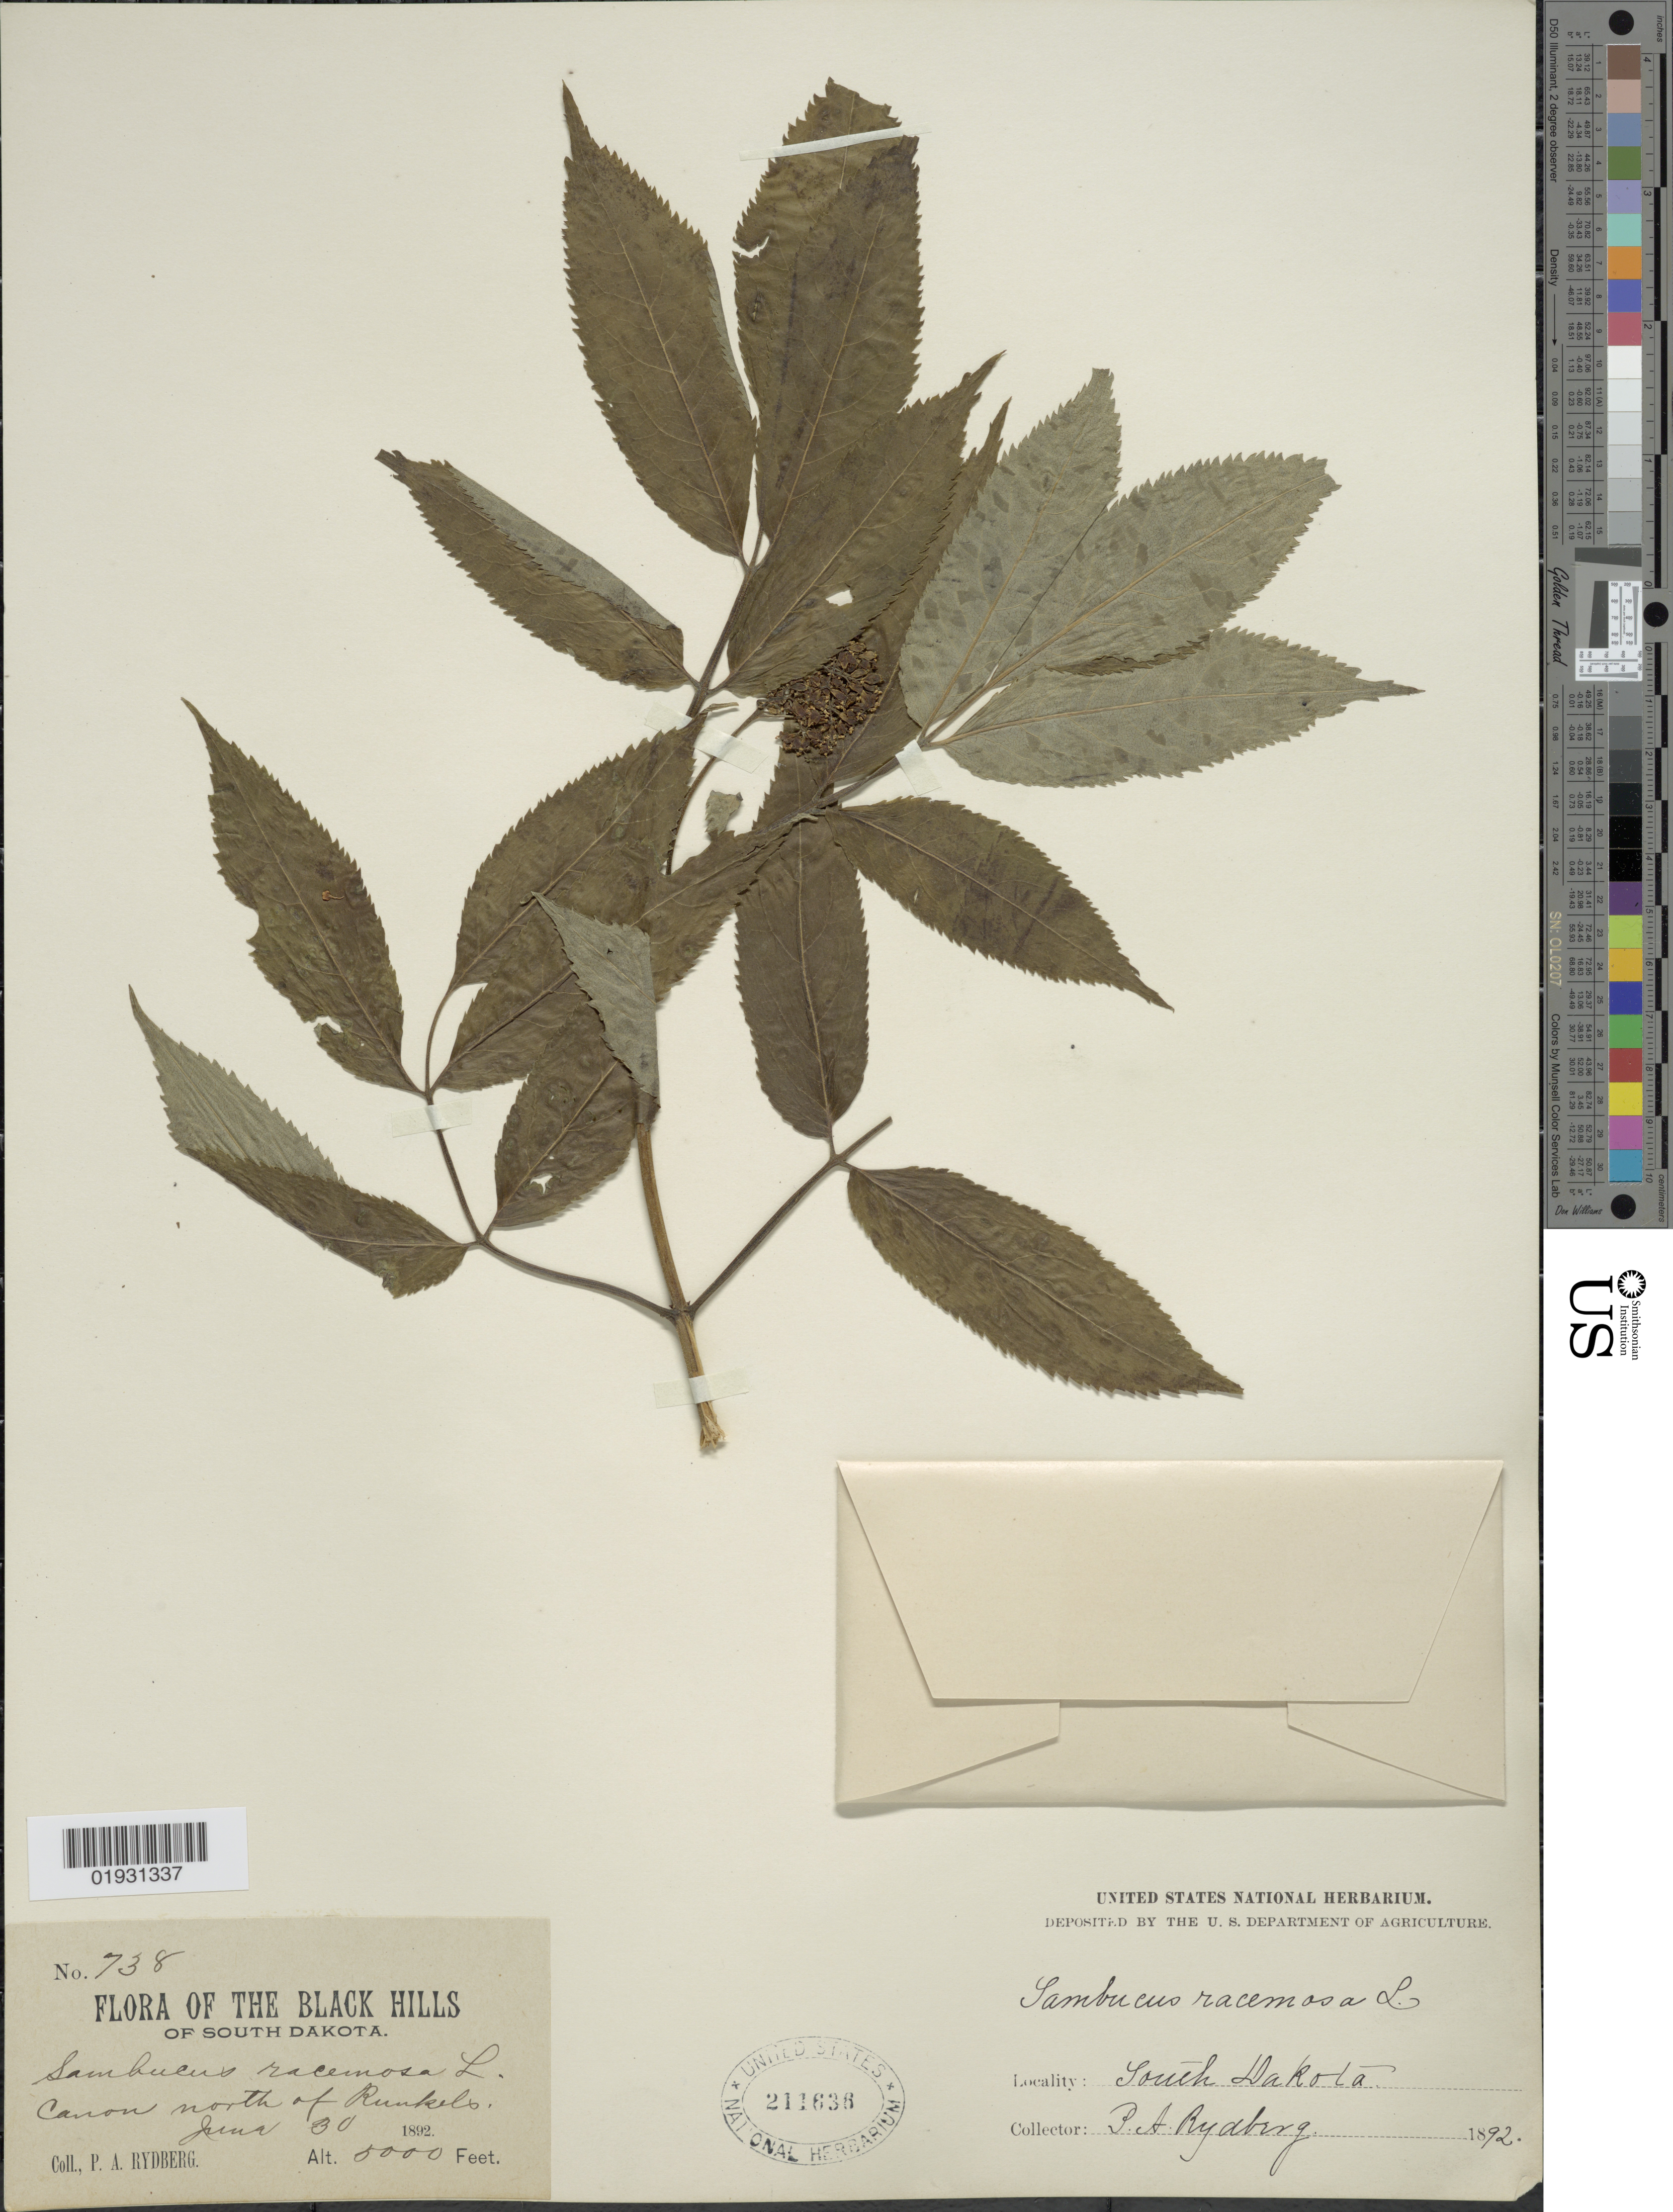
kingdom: Plantae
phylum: Tracheophyta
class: Magnoliopsida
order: Dipsacales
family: Viburnaceae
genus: Sambucus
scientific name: Sambucus racemosa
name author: L.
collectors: P. A. Rydberg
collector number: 738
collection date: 1892-06-30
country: United States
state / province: South Dakota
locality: The Black Hills, Canon north of Runkelo.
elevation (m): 1524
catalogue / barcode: US 211636